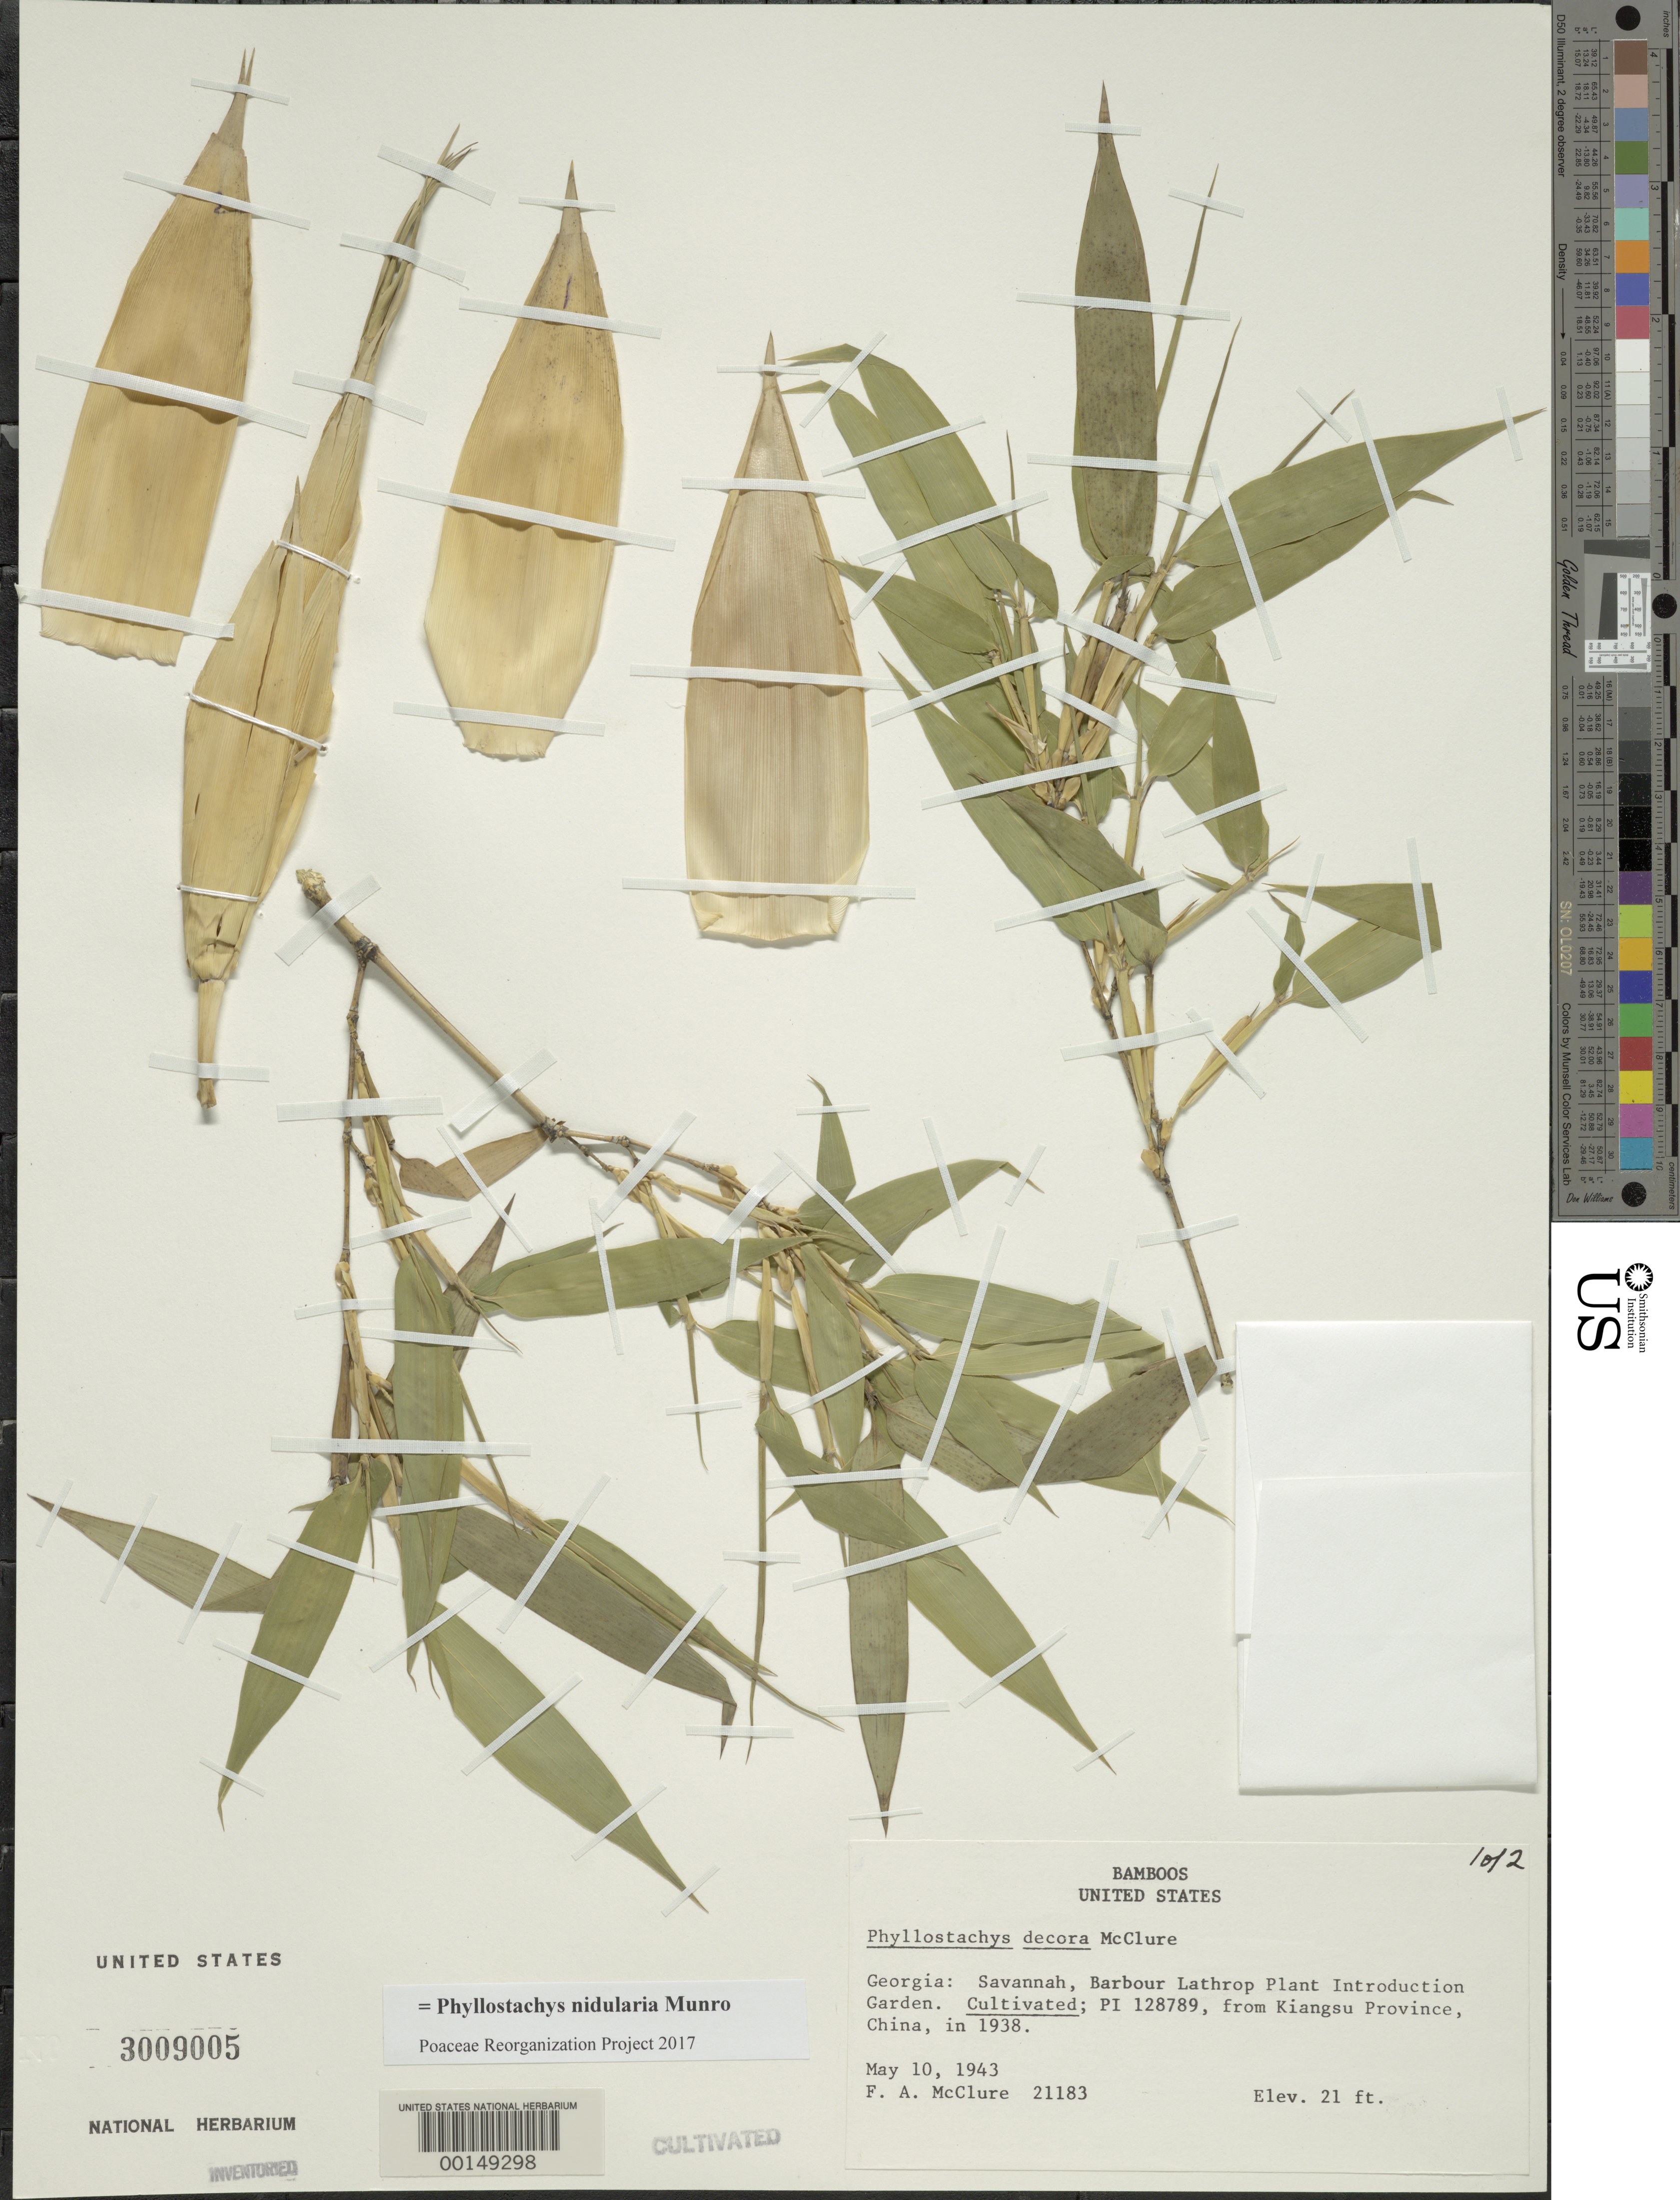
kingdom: Plantae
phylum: Tracheophyta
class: Liliopsida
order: Poales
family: Poaceae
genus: Phyllostachys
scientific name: Phyllostachys mannii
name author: Gamble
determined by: Poaceae Reorganization Project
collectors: F. A. McClure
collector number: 21183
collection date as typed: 10 May 1943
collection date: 1943-05-10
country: United States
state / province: Georgia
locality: Savannah, barbour lathrop p.i. garden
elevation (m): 6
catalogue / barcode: US 3009005